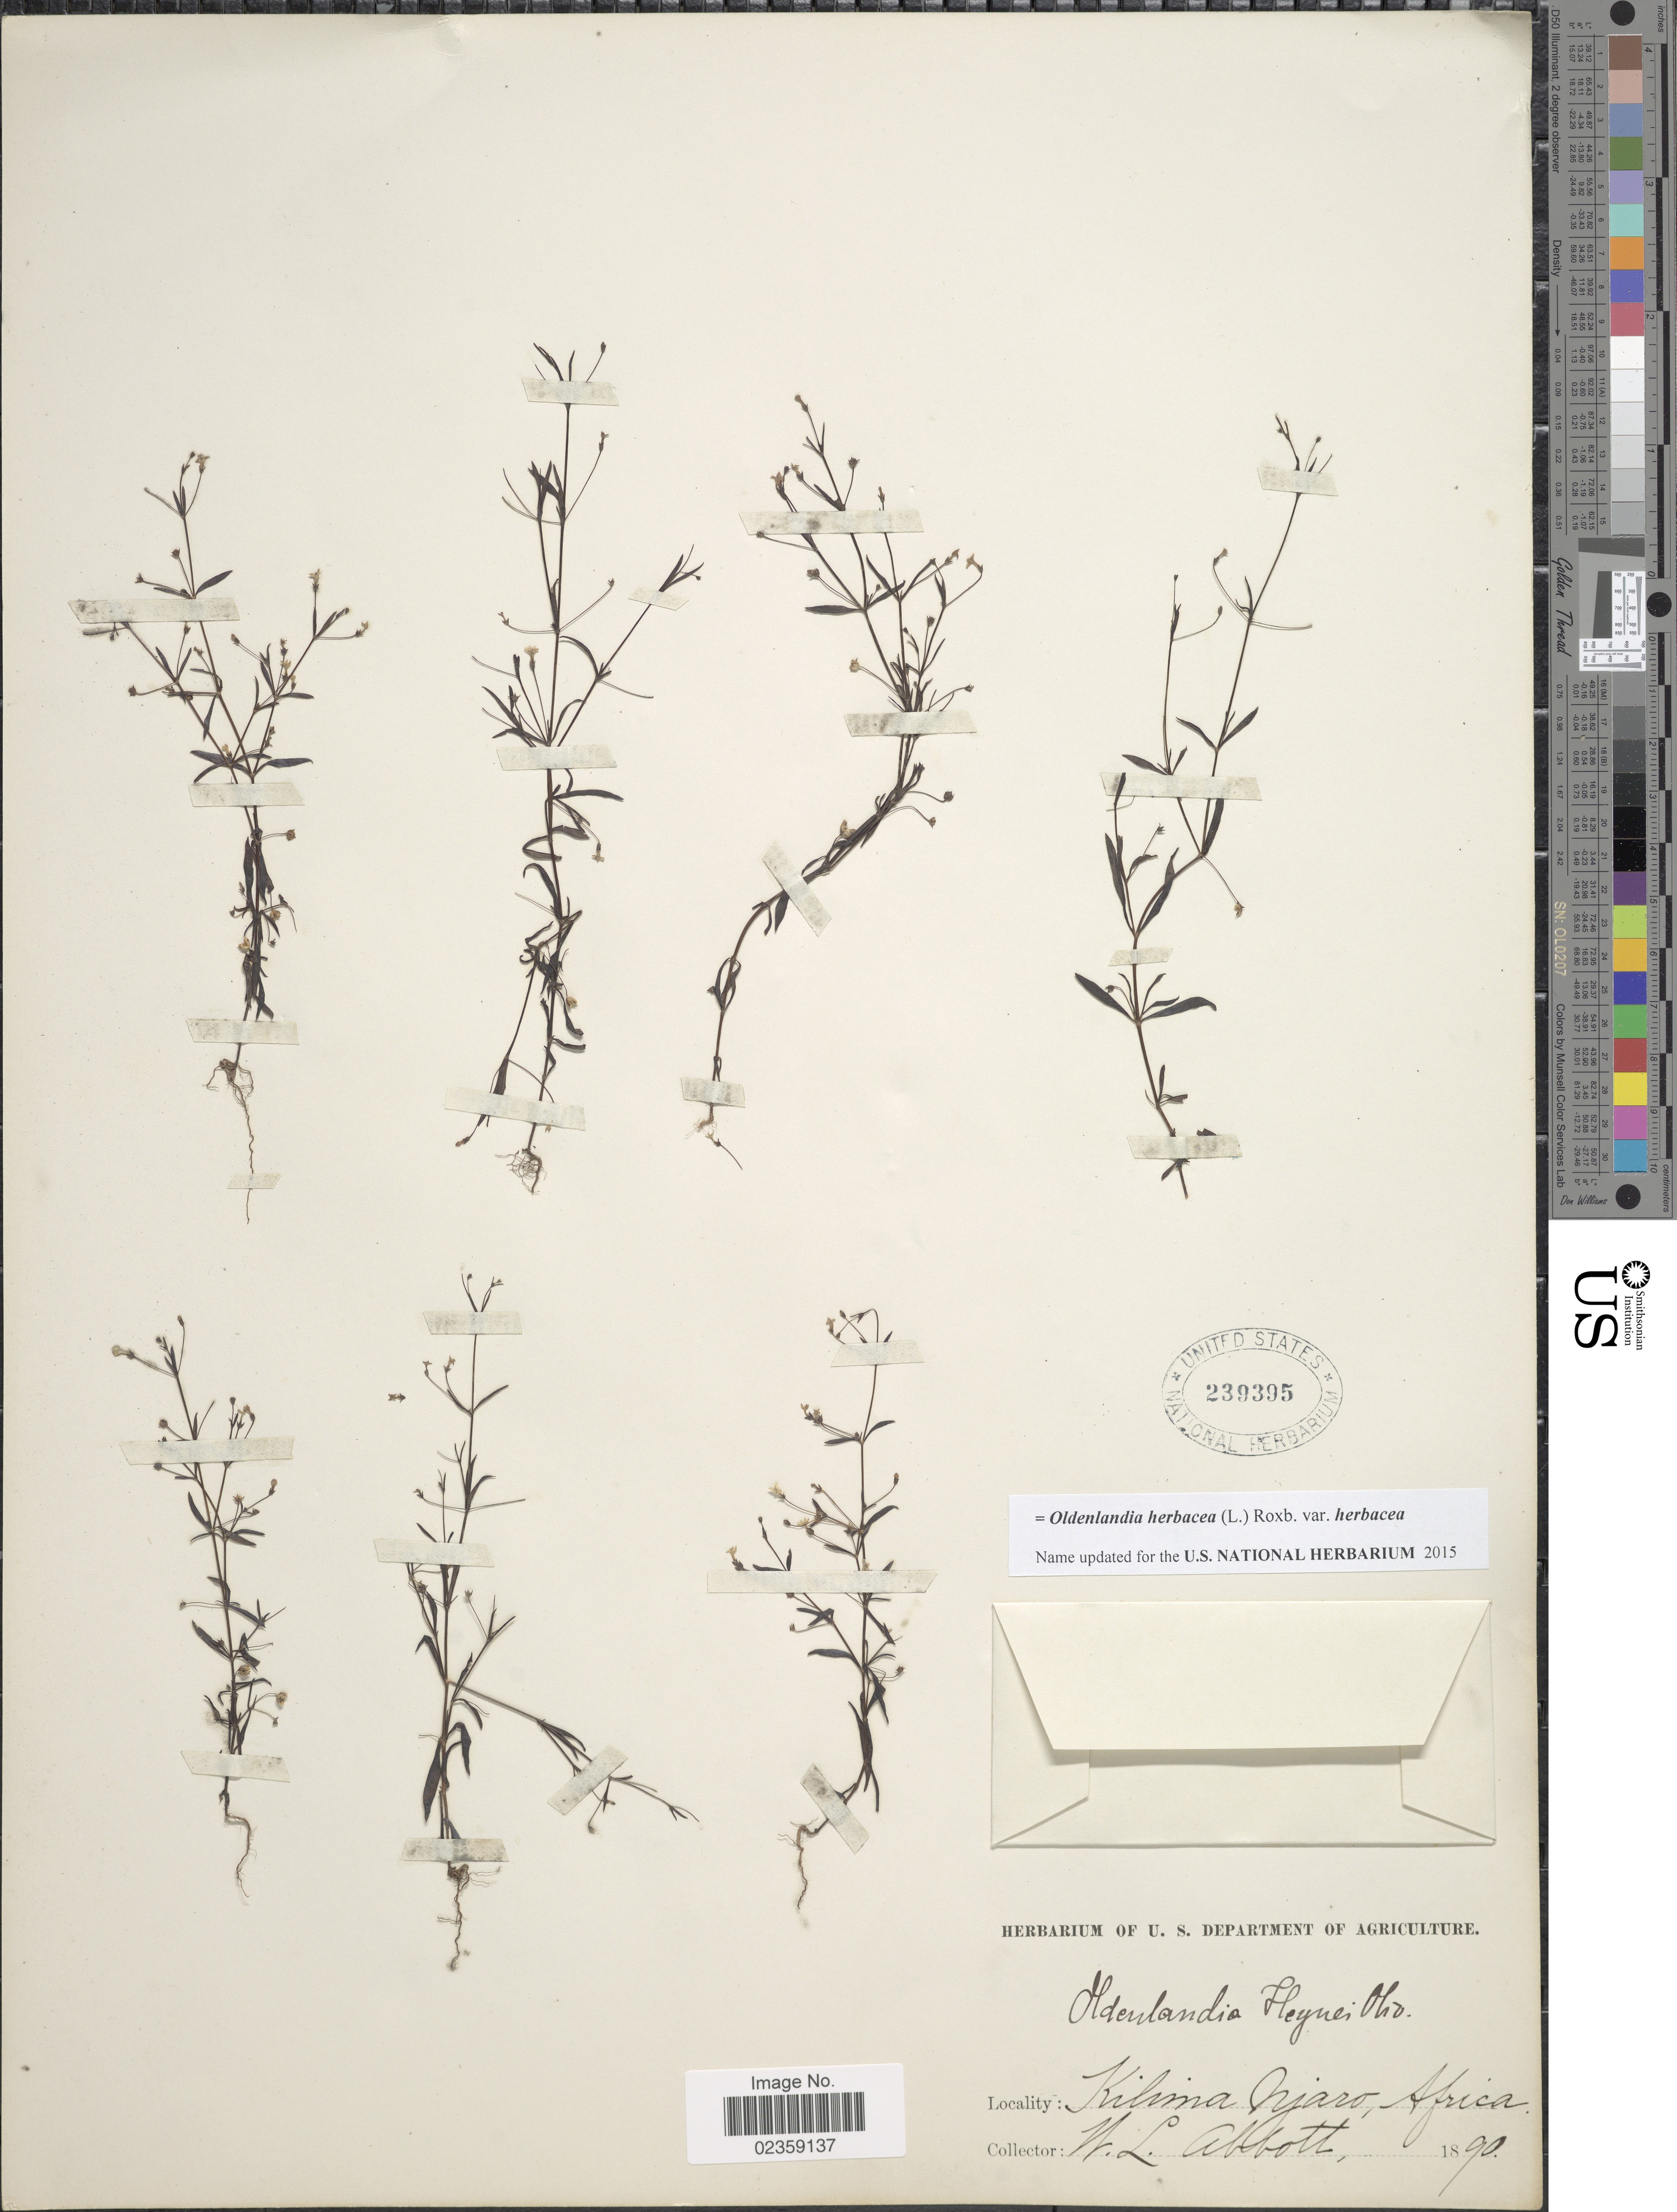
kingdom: Plantae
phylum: Tracheophyta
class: Magnoliopsida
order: Gentianales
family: Rubiaceae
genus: Oldenlandia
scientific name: Oldenlandia herbacea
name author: (L.) Roxb.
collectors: W. L. Abbott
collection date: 1890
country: Tanzania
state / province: Kilimanjaro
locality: Kilima Njaro, Africa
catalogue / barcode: US 239395